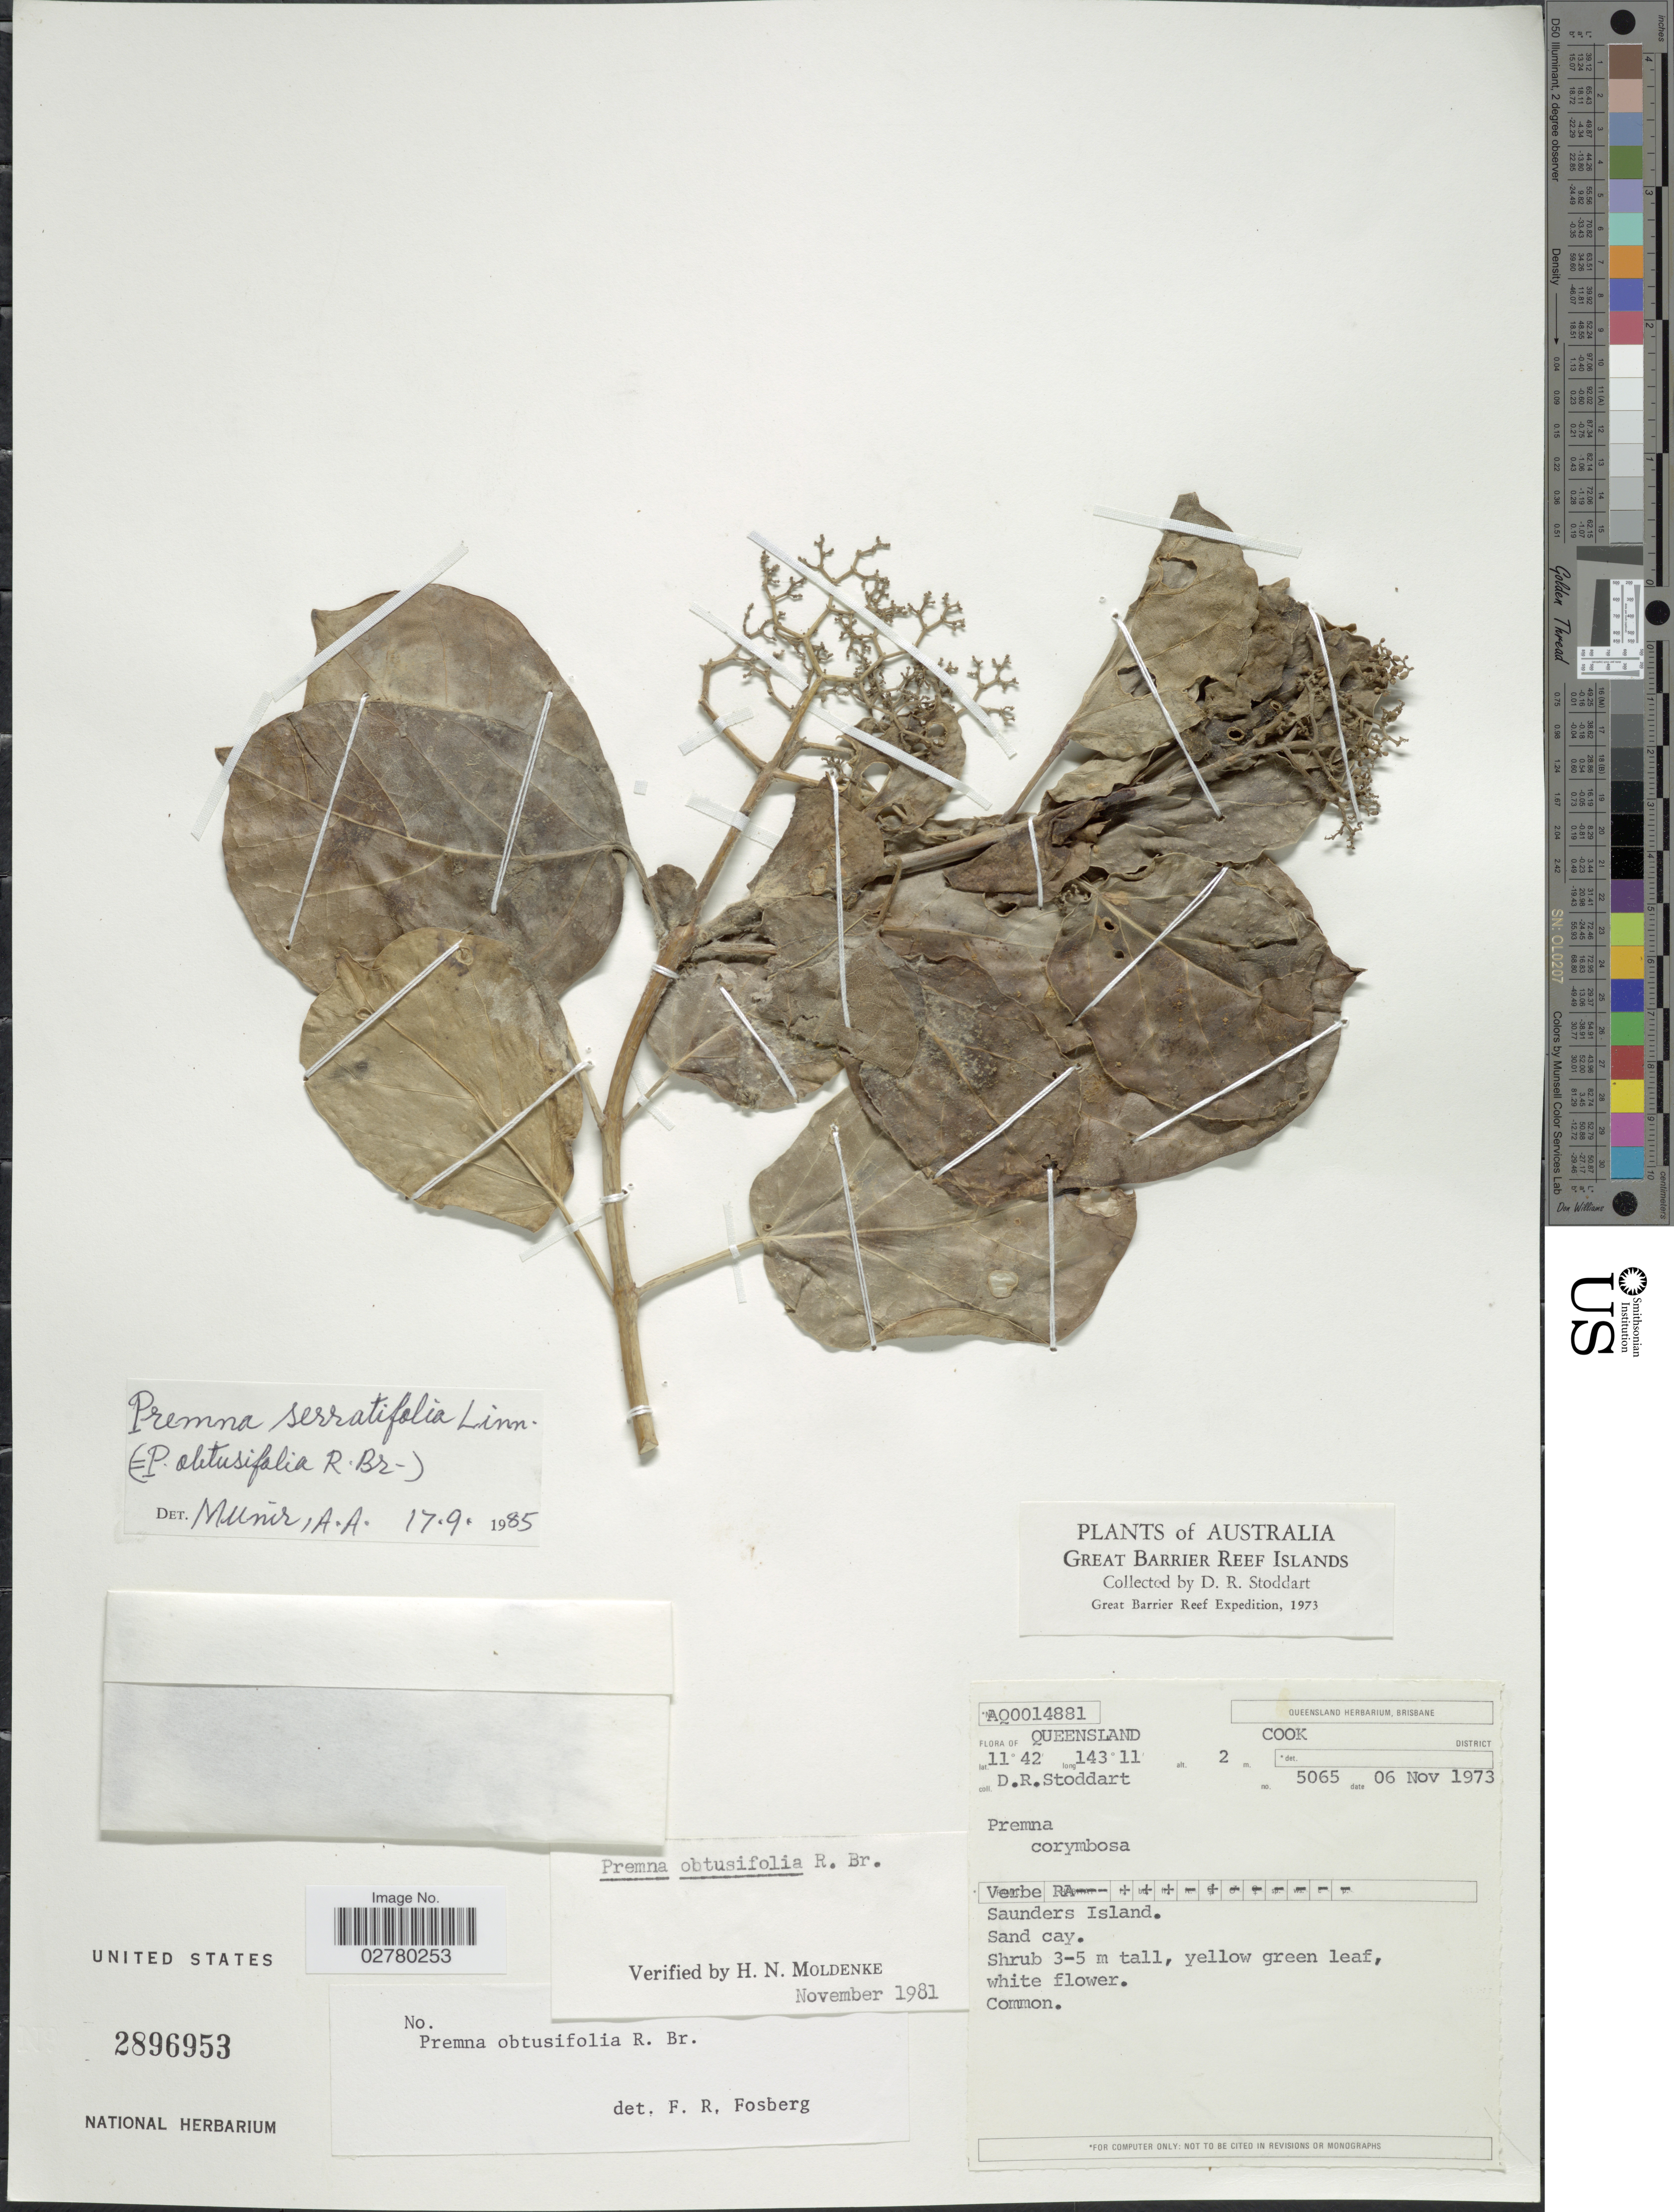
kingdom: Plantae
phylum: Tracheophyta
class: Magnoliopsida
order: Lamiales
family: Lamiaceae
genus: Premna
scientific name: Premna serratifolia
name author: L.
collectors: D. R. Stoddart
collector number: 5065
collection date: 1973-11-06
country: Australia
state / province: Queensland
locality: Great Barrier Reef Islands, Cook District, Saunders Island.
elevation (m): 2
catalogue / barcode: US 2896953